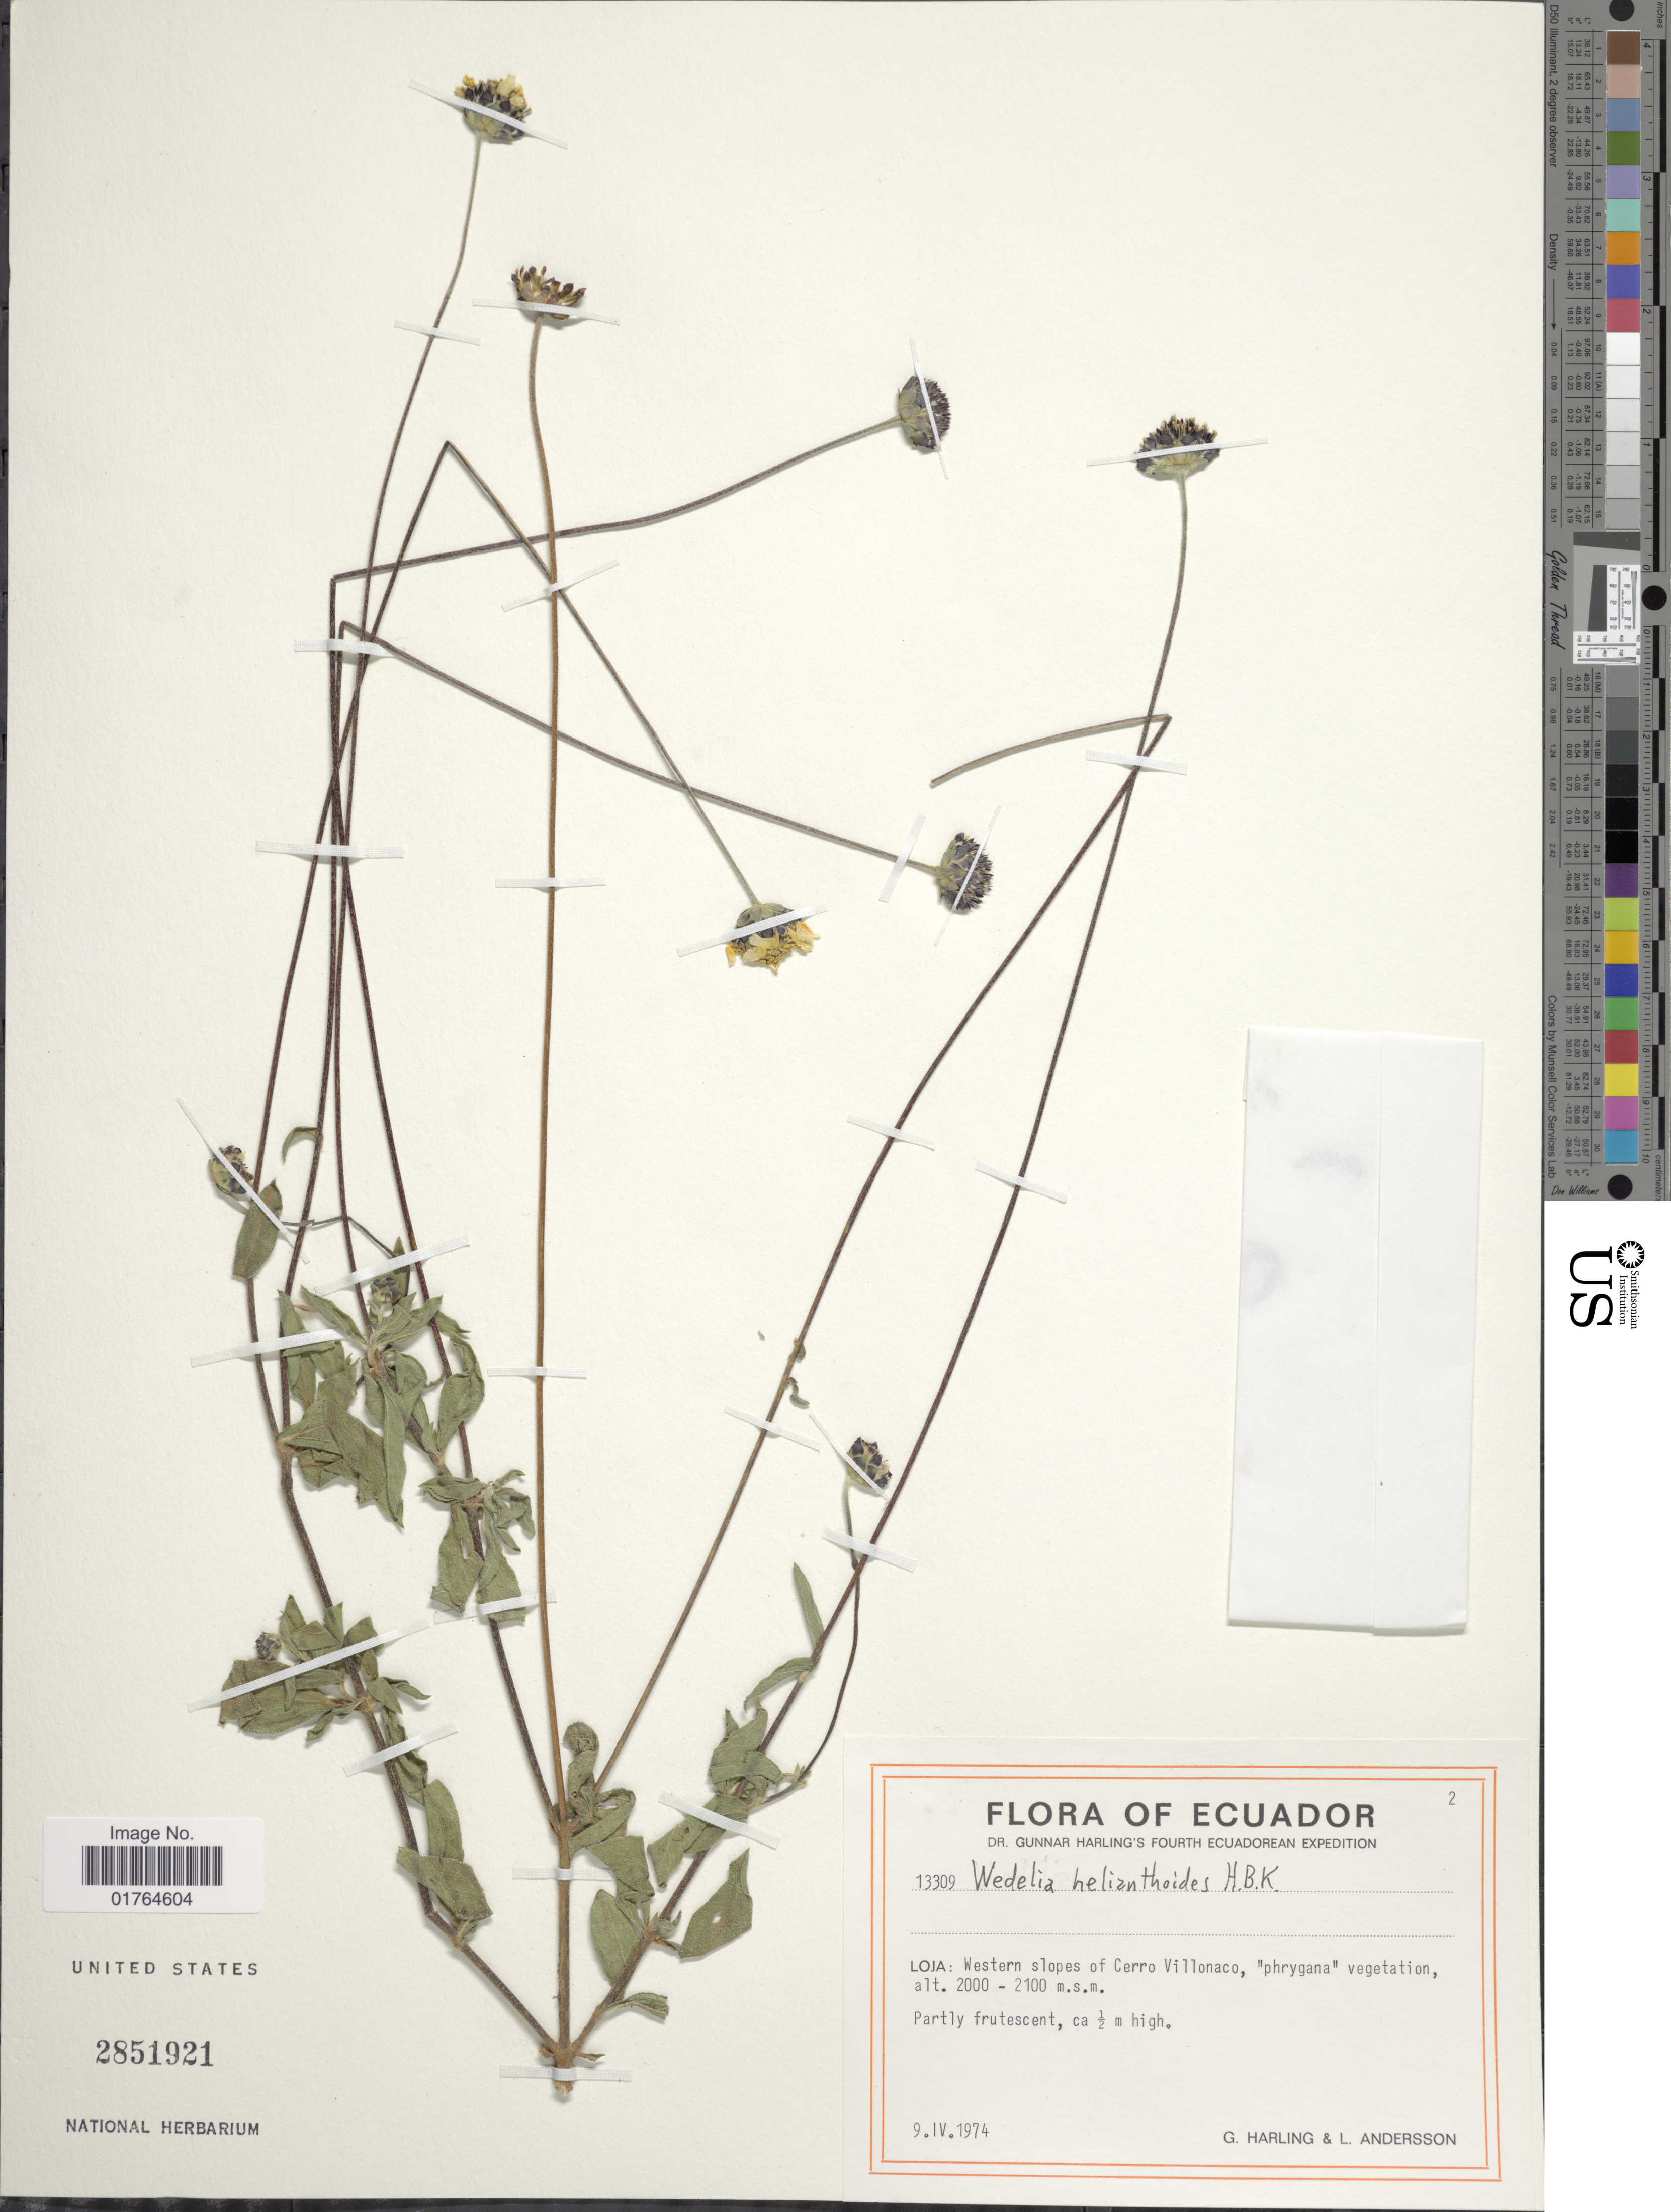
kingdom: Plantae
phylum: Tracheophyta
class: Magnoliopsida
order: Asterales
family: Asteraceae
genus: Wedelia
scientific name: Wedelia helianthoides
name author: Kunth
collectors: G. Harling & L. Andersson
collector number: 13309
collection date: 1974-04-09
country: Ecuador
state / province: Loja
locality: Western slopes of Cerro Villonaco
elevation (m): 2000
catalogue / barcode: US 2851921